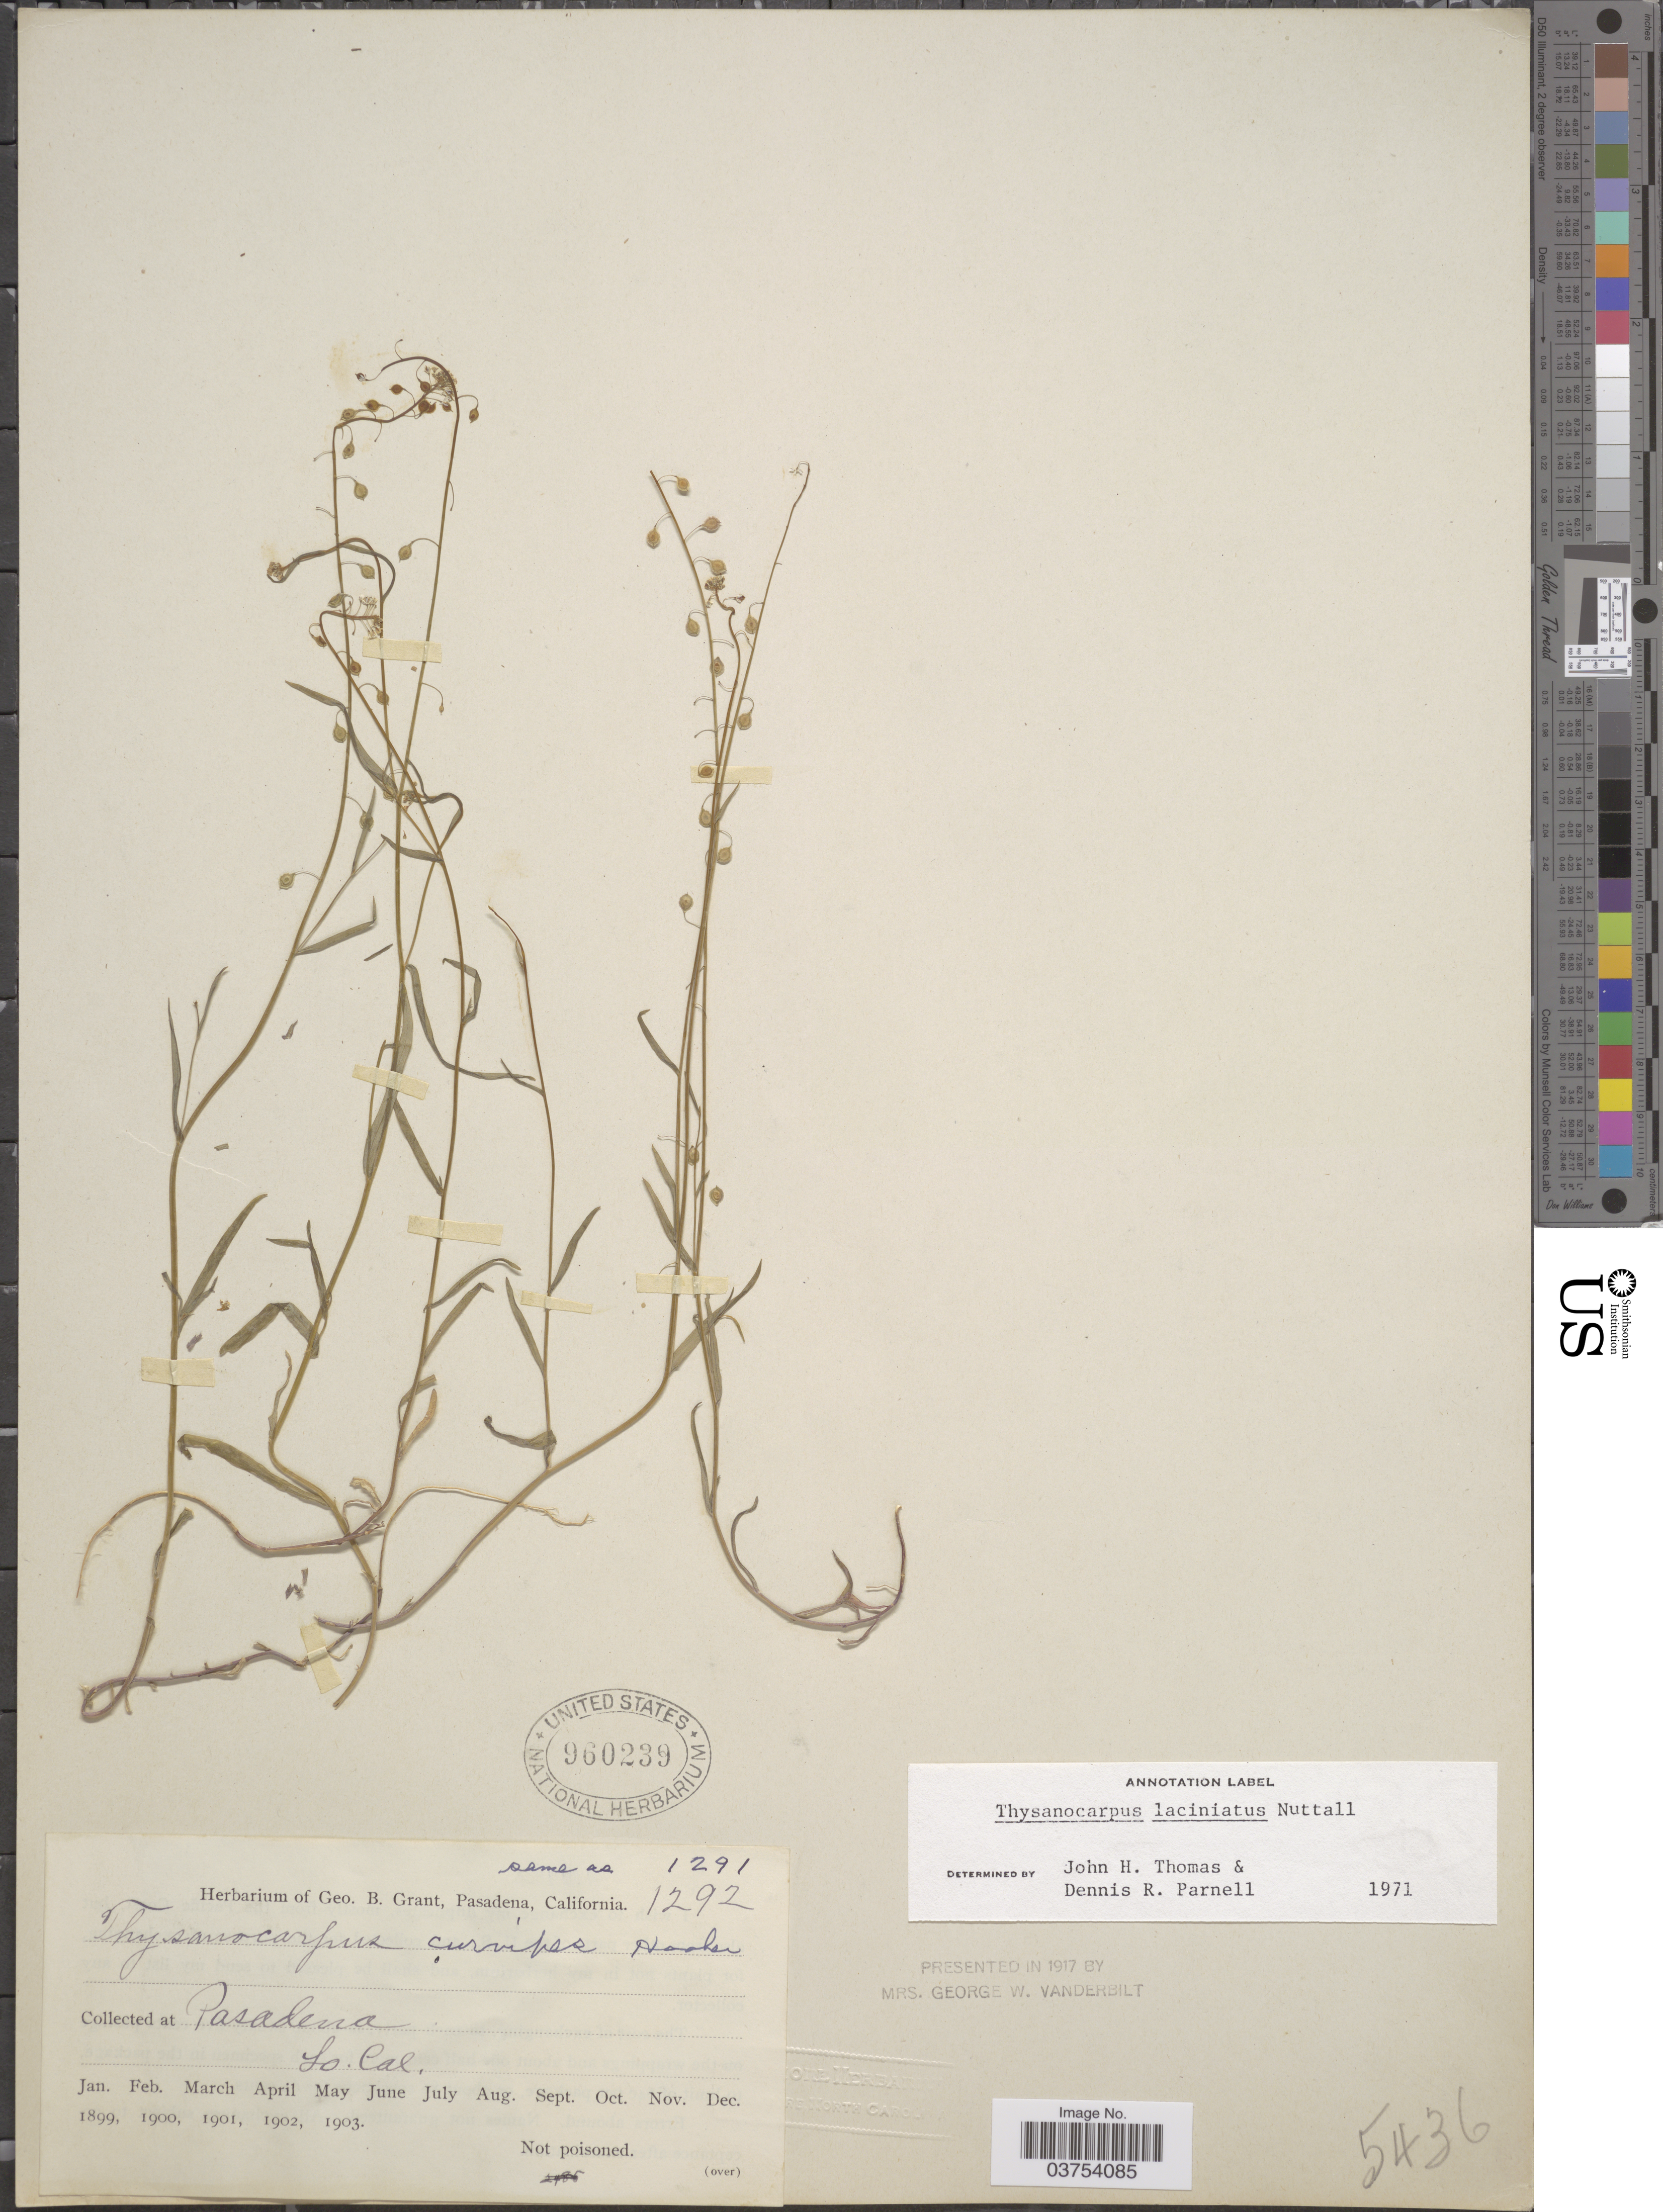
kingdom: Plantae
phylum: Tracheophyta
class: Magnoliopsida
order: Brassicales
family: Brassicaceae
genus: Thysanocarpus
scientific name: Thysanocarpus laciniatus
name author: Nutt. in Torr. & A. Gray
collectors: ex herb. Geo. B. Grant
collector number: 1292?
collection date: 1899-01/1903-12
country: United States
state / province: California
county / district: Los Angeles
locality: Pasadena. So. Cal.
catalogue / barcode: US 960239